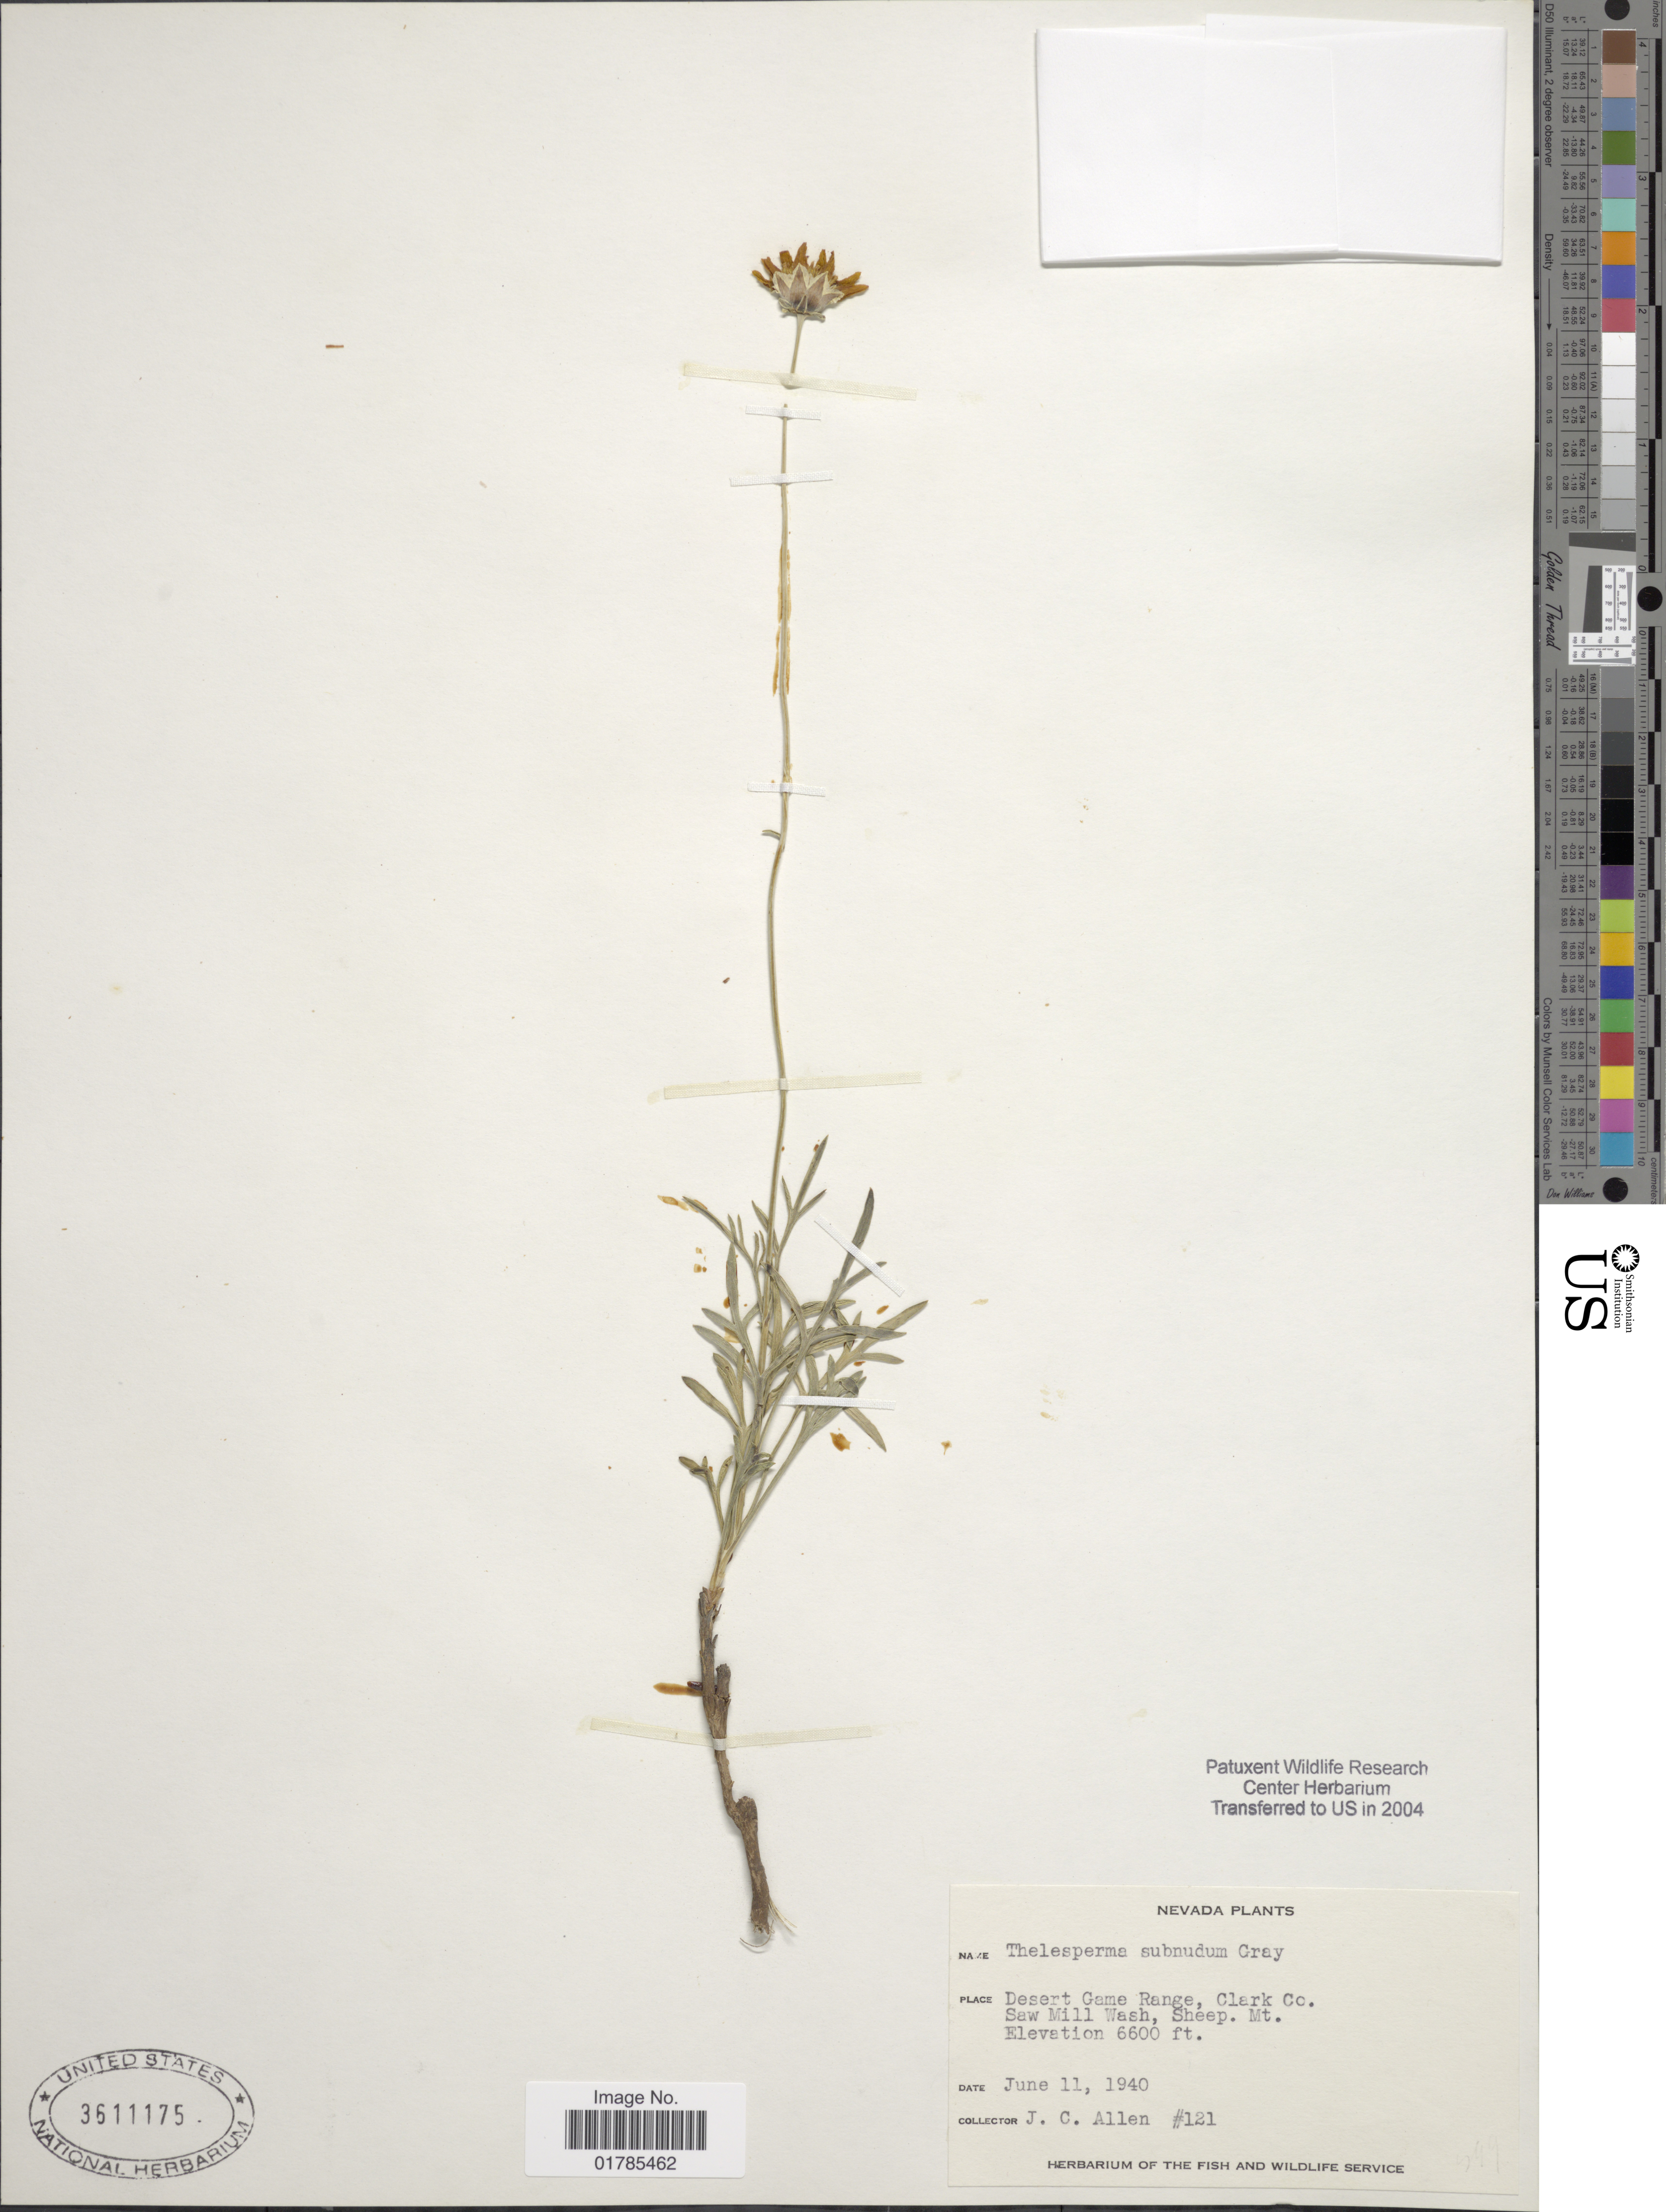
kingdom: Plantae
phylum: Tracheophyta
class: Magnoliopsida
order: Asterales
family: Asteraceae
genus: Thelesperma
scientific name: Thelesperma subnudum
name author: A. Gray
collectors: J. C. Allen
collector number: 121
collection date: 1940-06-11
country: United States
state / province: Nevada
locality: Desert Game Range, Clark Co. Saw Mill Wash, Sheep. Mt.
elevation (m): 2012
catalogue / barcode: US 3611175